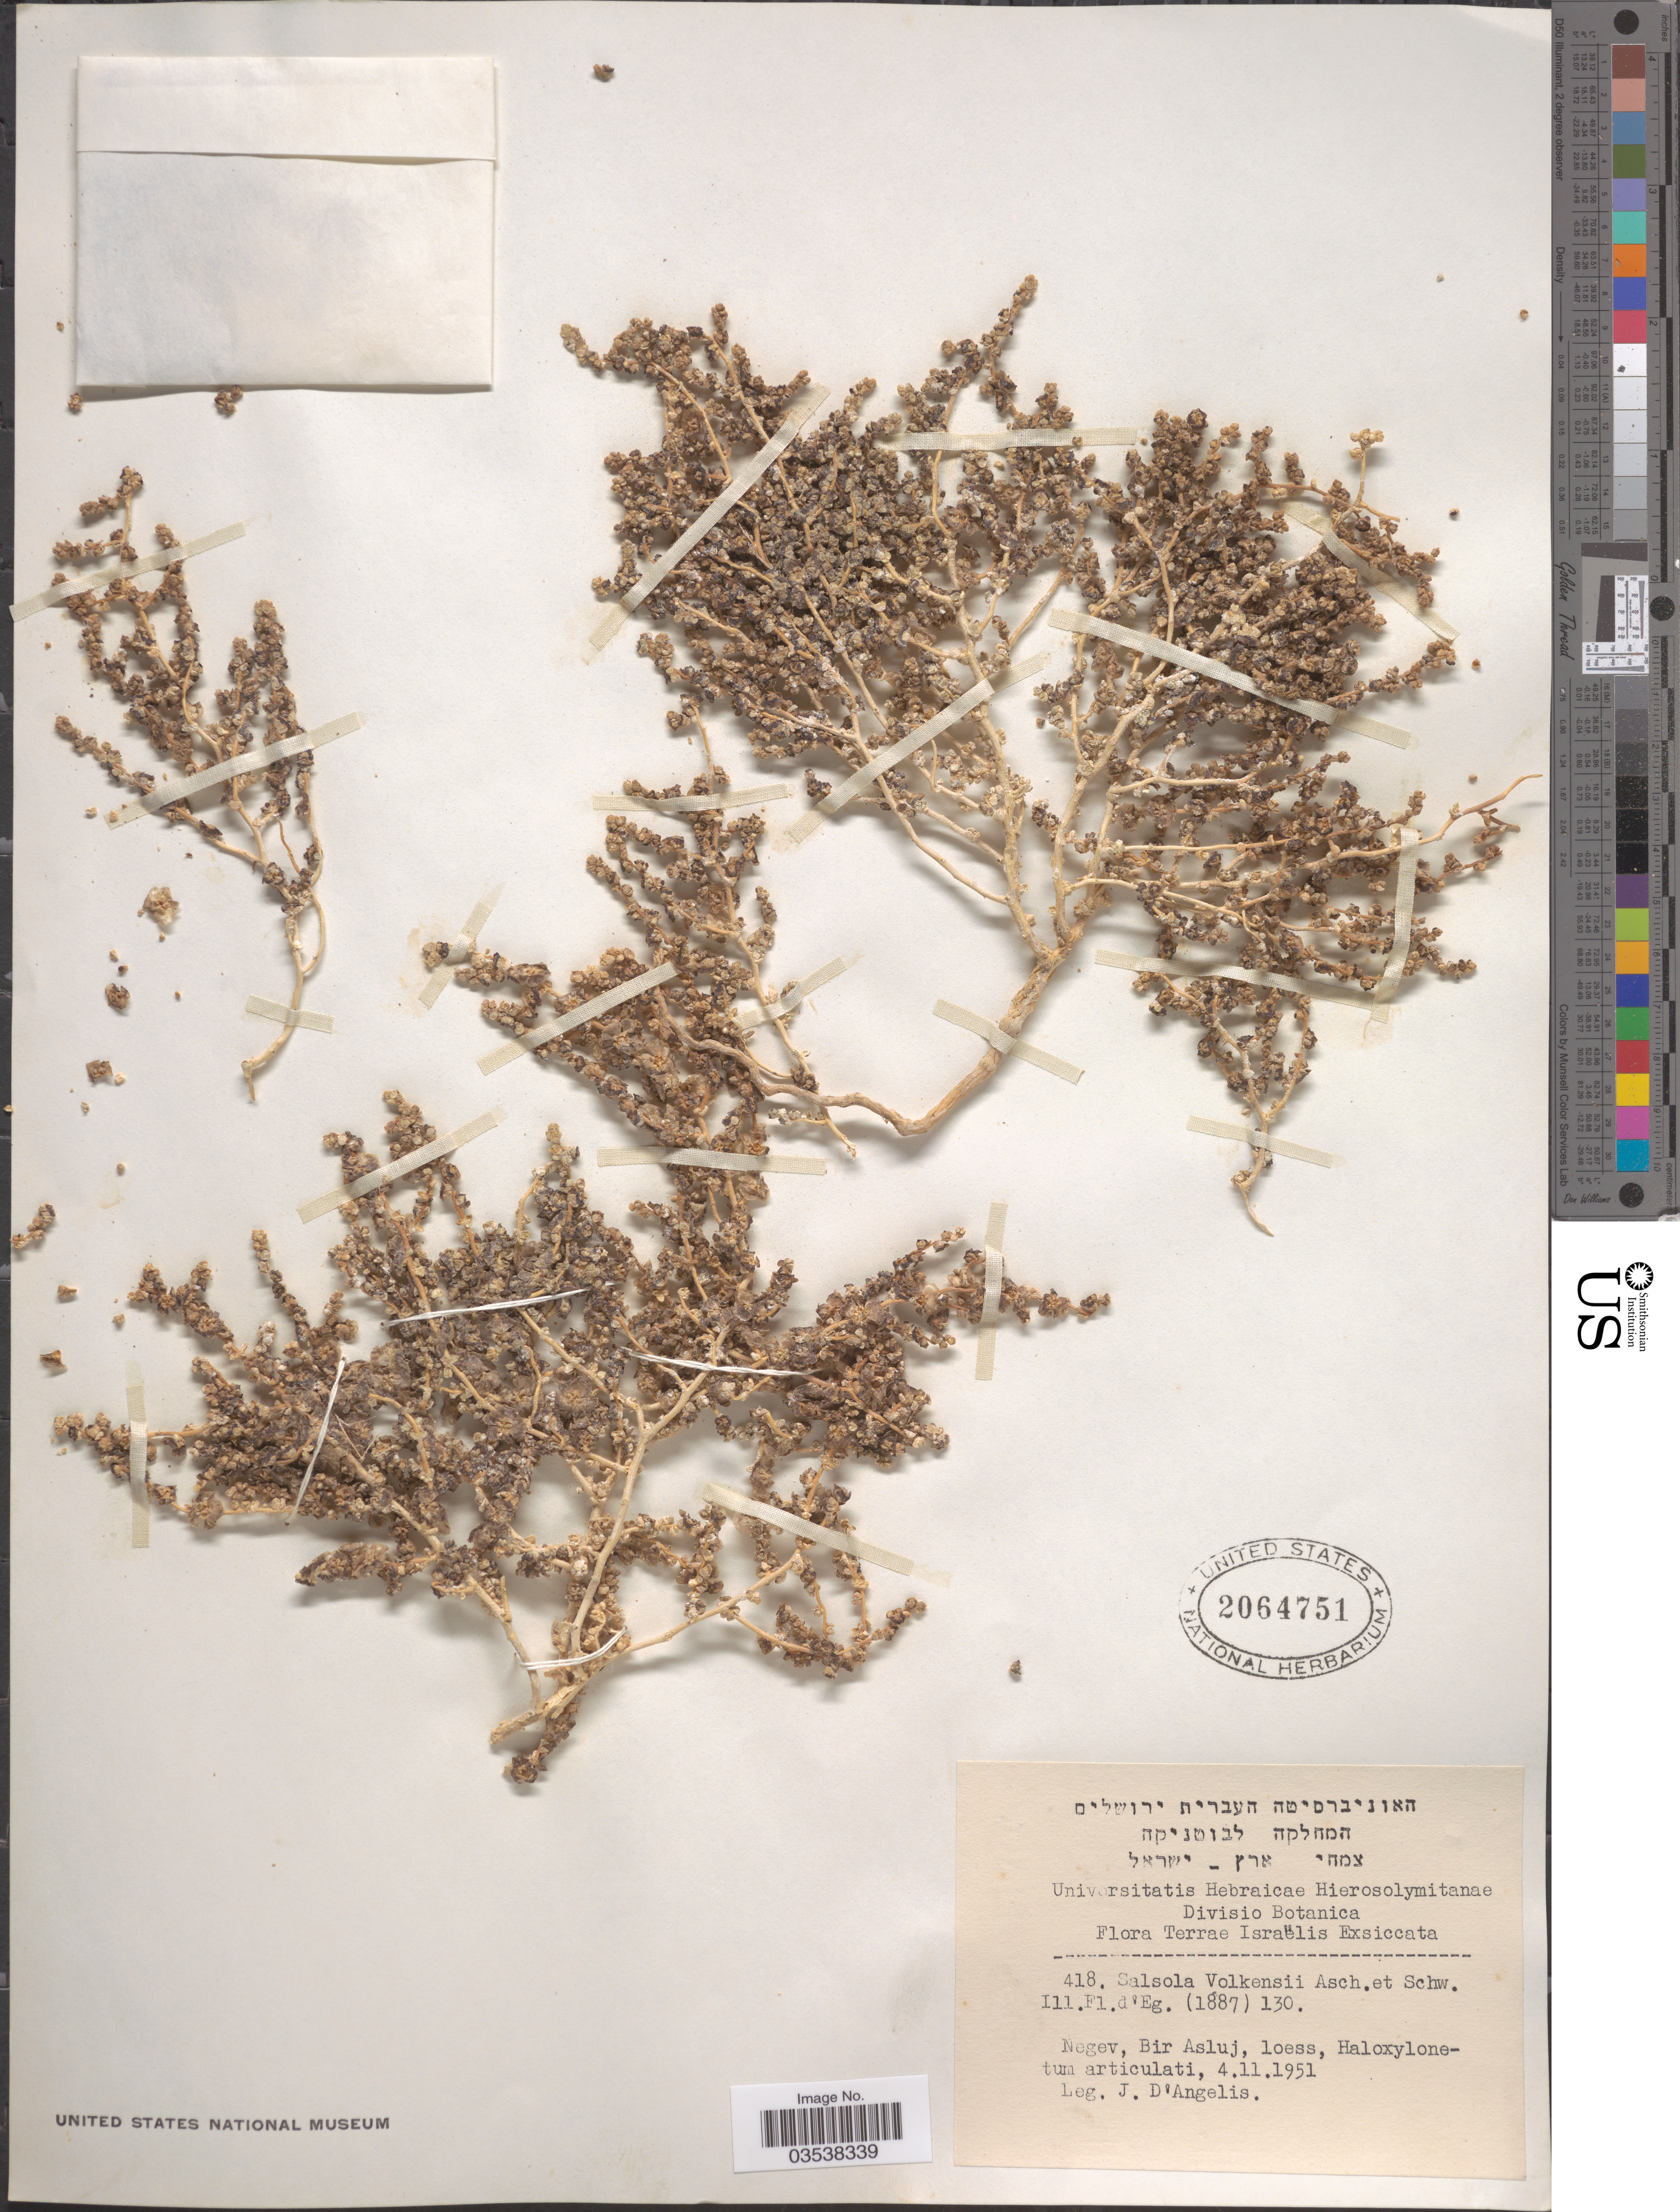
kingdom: Plantae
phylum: Tracheophyta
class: Magnoliopsida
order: Caryophyllales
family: Amaranthaceae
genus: Caroxylon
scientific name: Caroxylon volkensii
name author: (Schweinf. & Asch.) Akhani & Roalson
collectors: J. D'angelis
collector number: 418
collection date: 1951-11-04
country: Israel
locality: Terrae Israëlis. Negev, Bir Asluj, loess, Haloxylonetum articulati [unsure placement].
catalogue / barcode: US 2064751